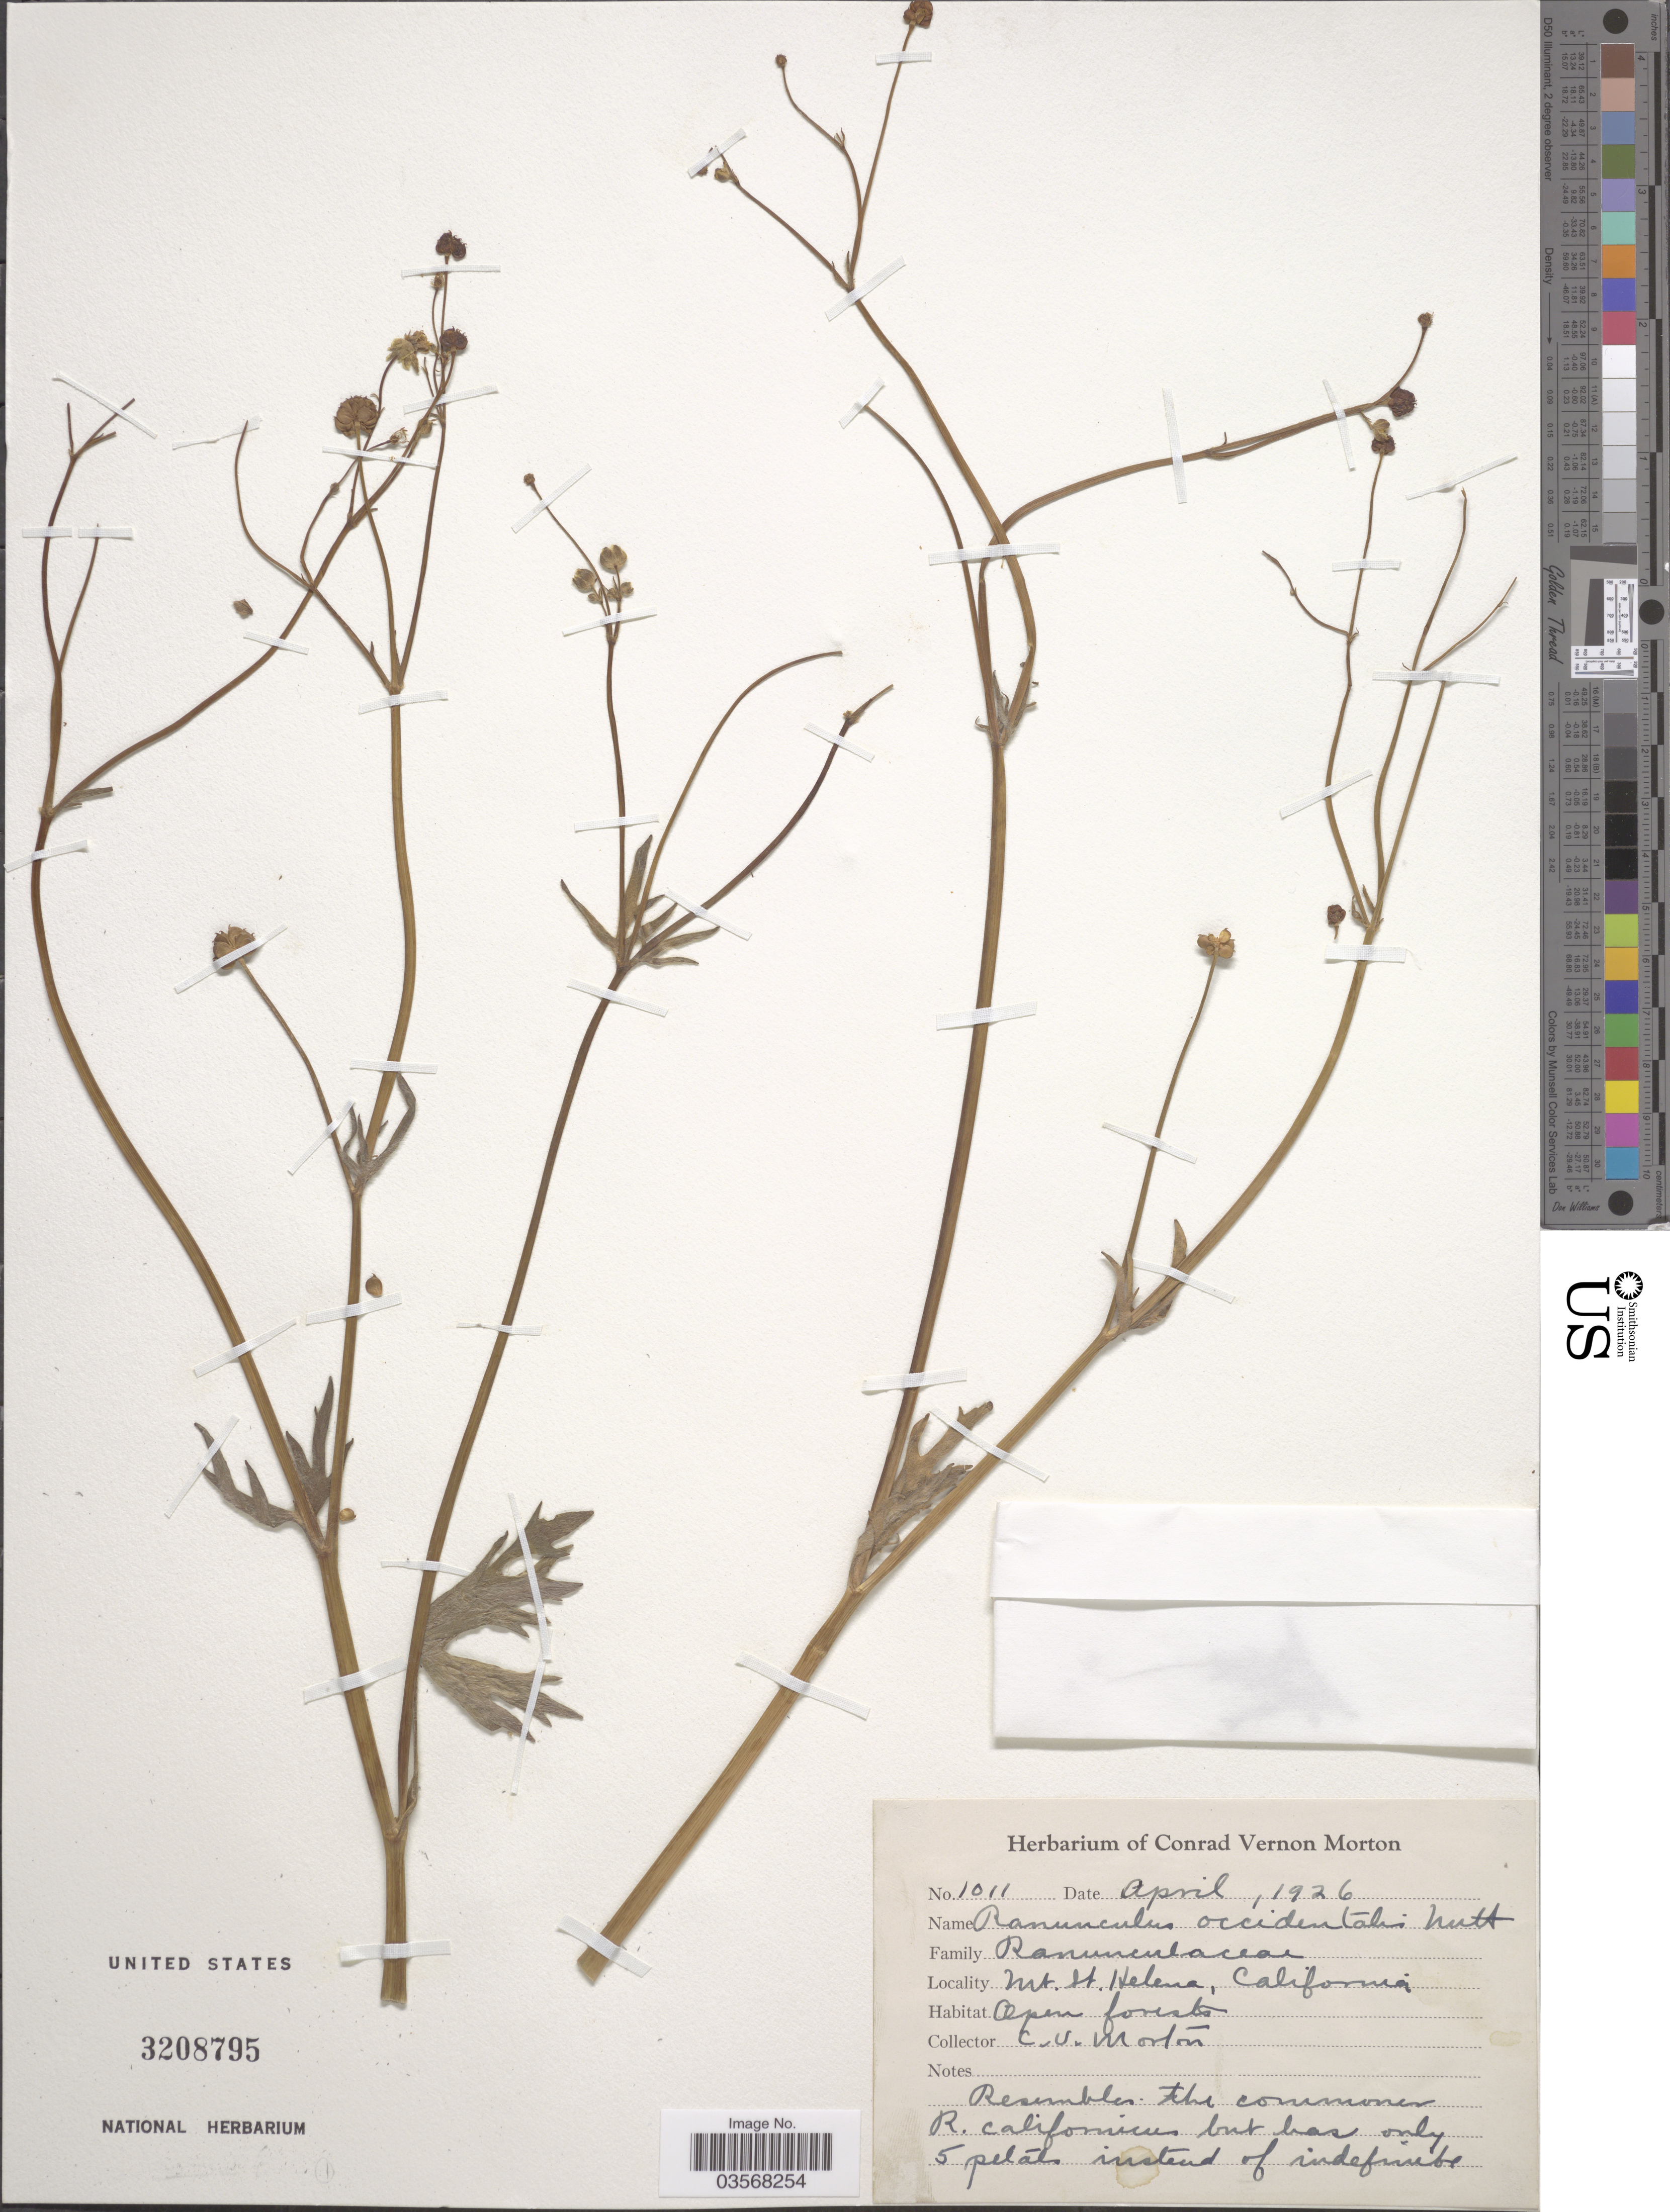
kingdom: Plantae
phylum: Tracheophyta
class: Magnoliopsida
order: Ranunculales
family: Ranunculaceae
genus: Ranunculus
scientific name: Ranunculus occidentalis var. ultramontanus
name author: Nutt.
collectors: C. V. Morton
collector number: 1011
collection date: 1926-04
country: United States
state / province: California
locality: Mt. H. Helena.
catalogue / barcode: US 3208795